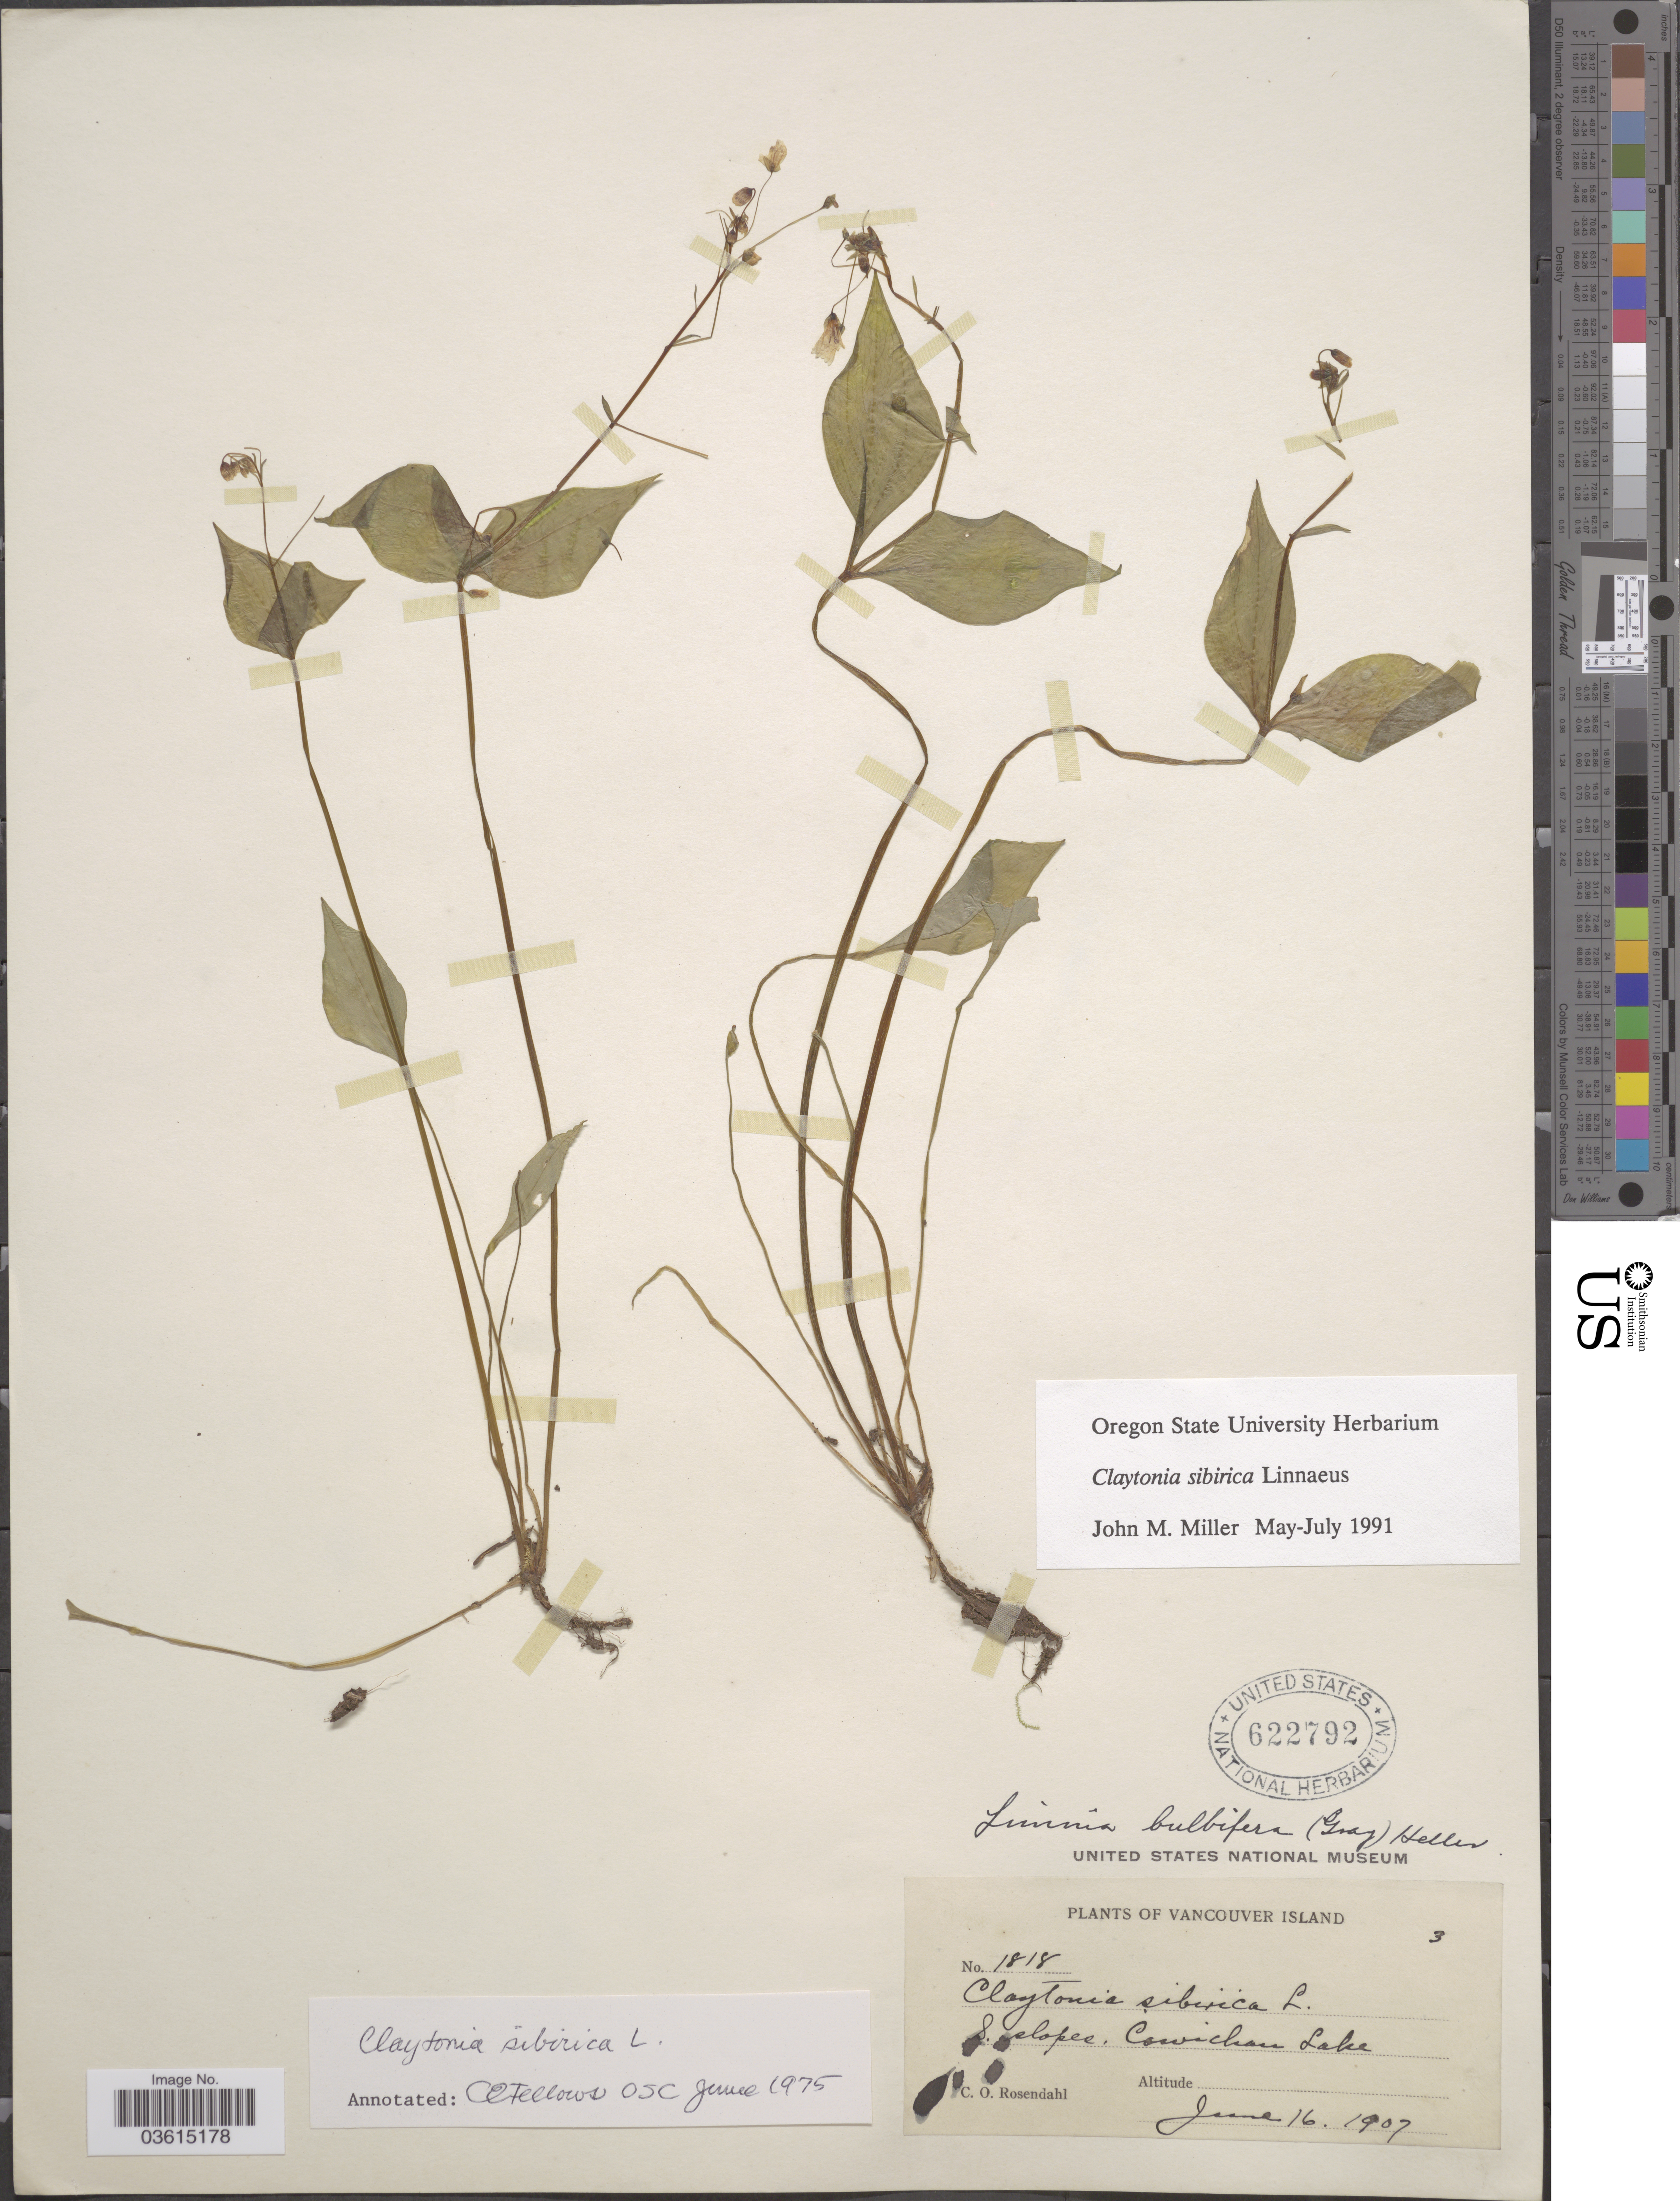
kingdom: Plantae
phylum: Tracheophyta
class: Magnoliopsida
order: Caryophyllales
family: Montiaceae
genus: Claytonia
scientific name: Claytonia sibirica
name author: L.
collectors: C. O. Rosendahl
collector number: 1818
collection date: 1907-06-16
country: Canada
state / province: British Columbia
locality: Vancouver Island. S. slopes. Cowichan Lake.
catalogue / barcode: US 622792